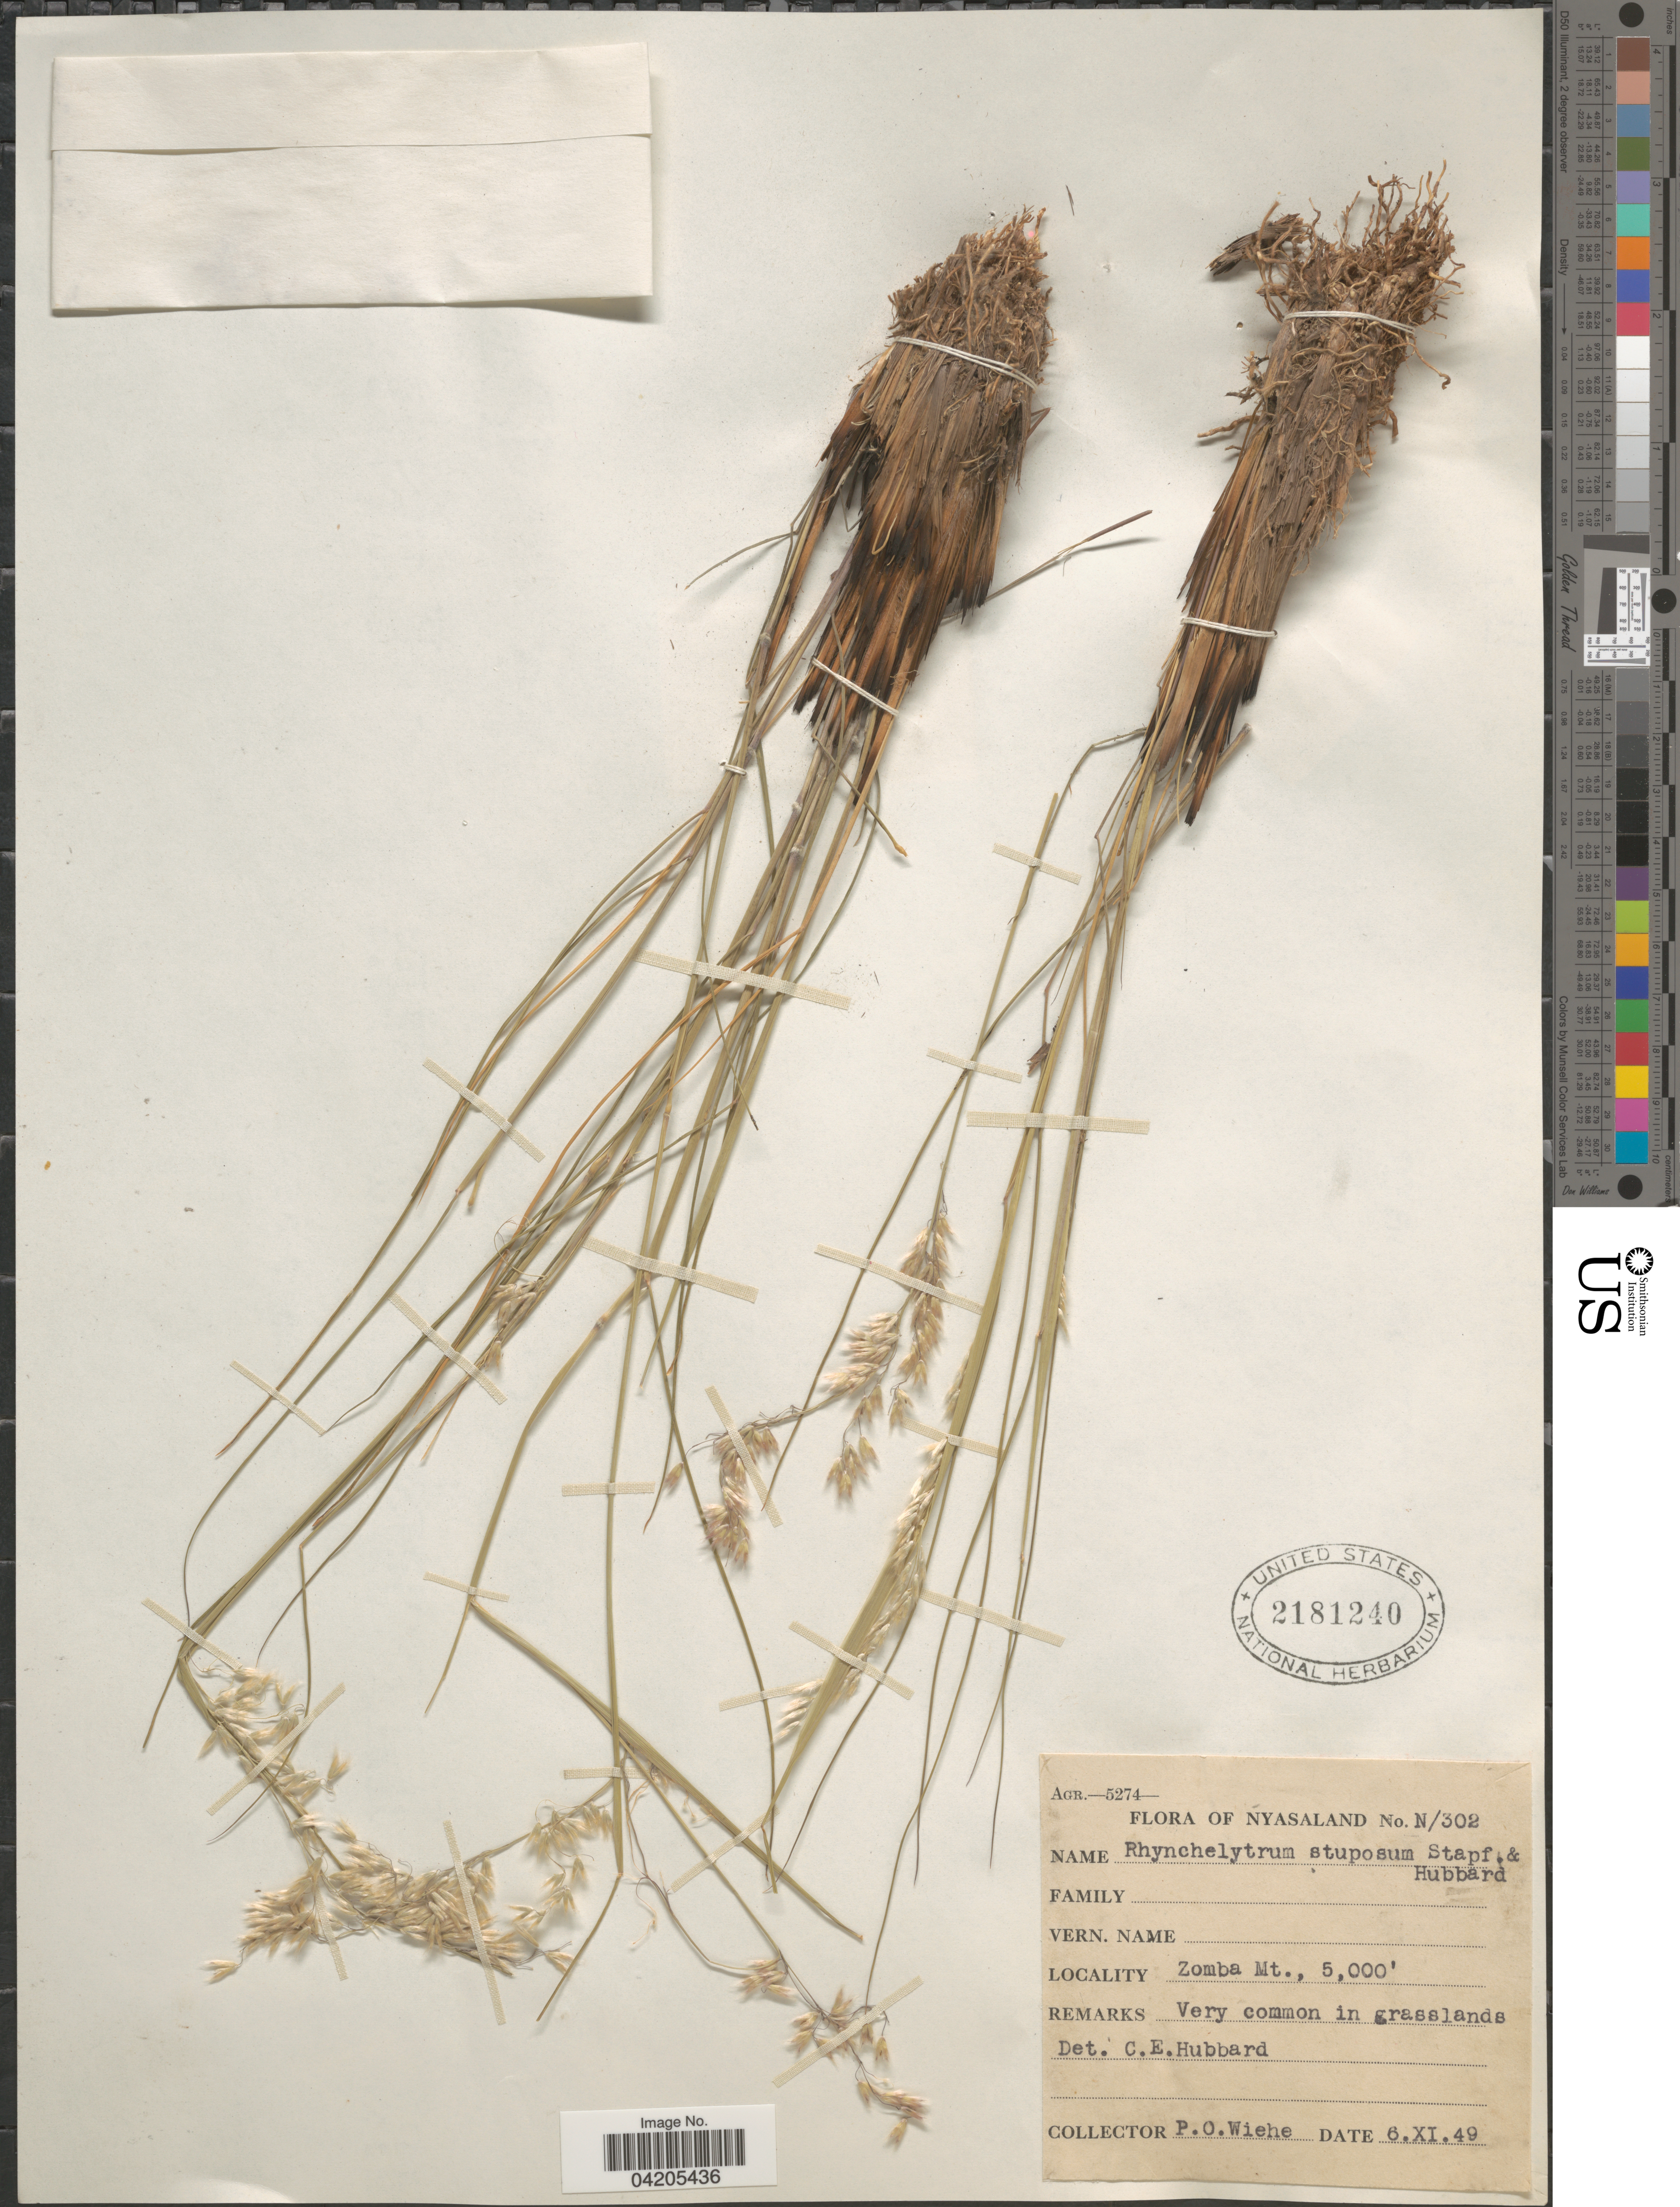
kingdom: Plantae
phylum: Tracheophyta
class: Liliopsida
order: Poales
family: Poaceae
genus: Melinis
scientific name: Melinis nerviglumis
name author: (Franch.) Zizka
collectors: P. Wiehe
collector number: N/302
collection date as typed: Transcribed d/m/y: 6/11/49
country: Malawi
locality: Nyasaland. Zomba Mt.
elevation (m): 1524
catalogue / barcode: US 2181240